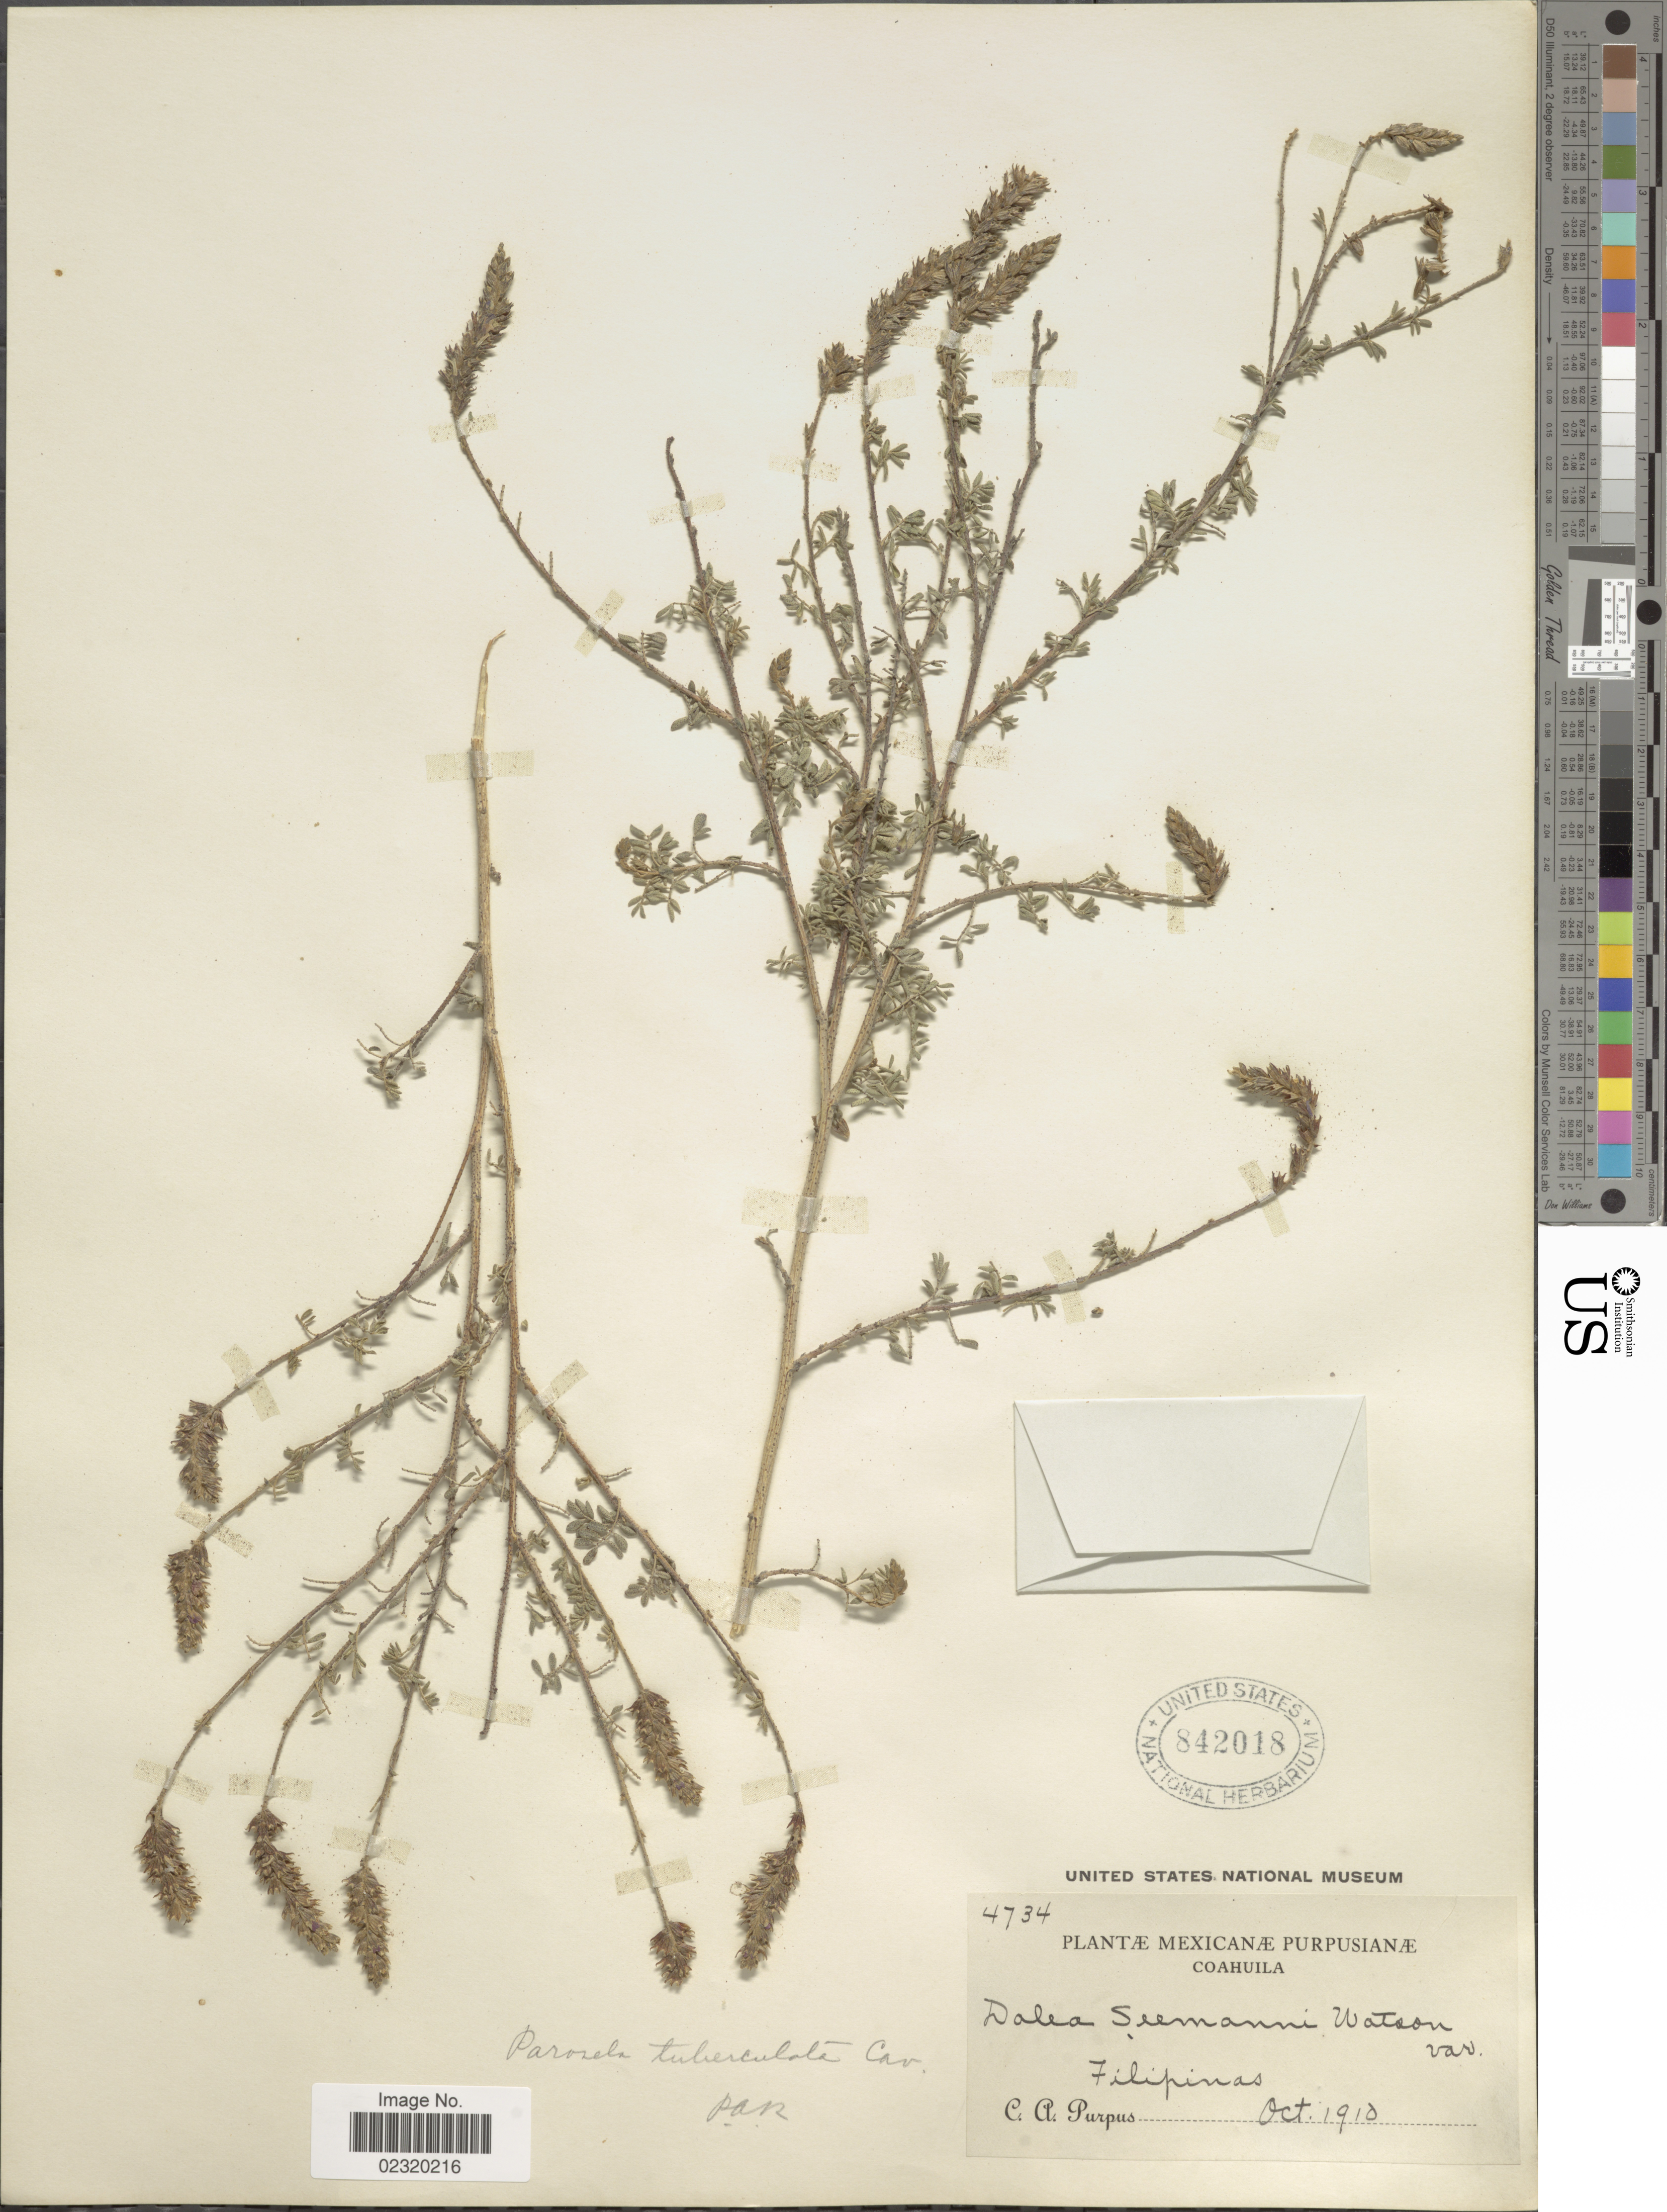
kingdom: Plantae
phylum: Tracheophyta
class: Magnoliopsida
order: Fabales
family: Fabaceae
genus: Dalea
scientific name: Dalea tuberculata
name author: Lag.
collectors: C. A. Purpus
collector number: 4734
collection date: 1910-10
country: Mexico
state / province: Coahuila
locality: Filipinas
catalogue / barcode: US 842018